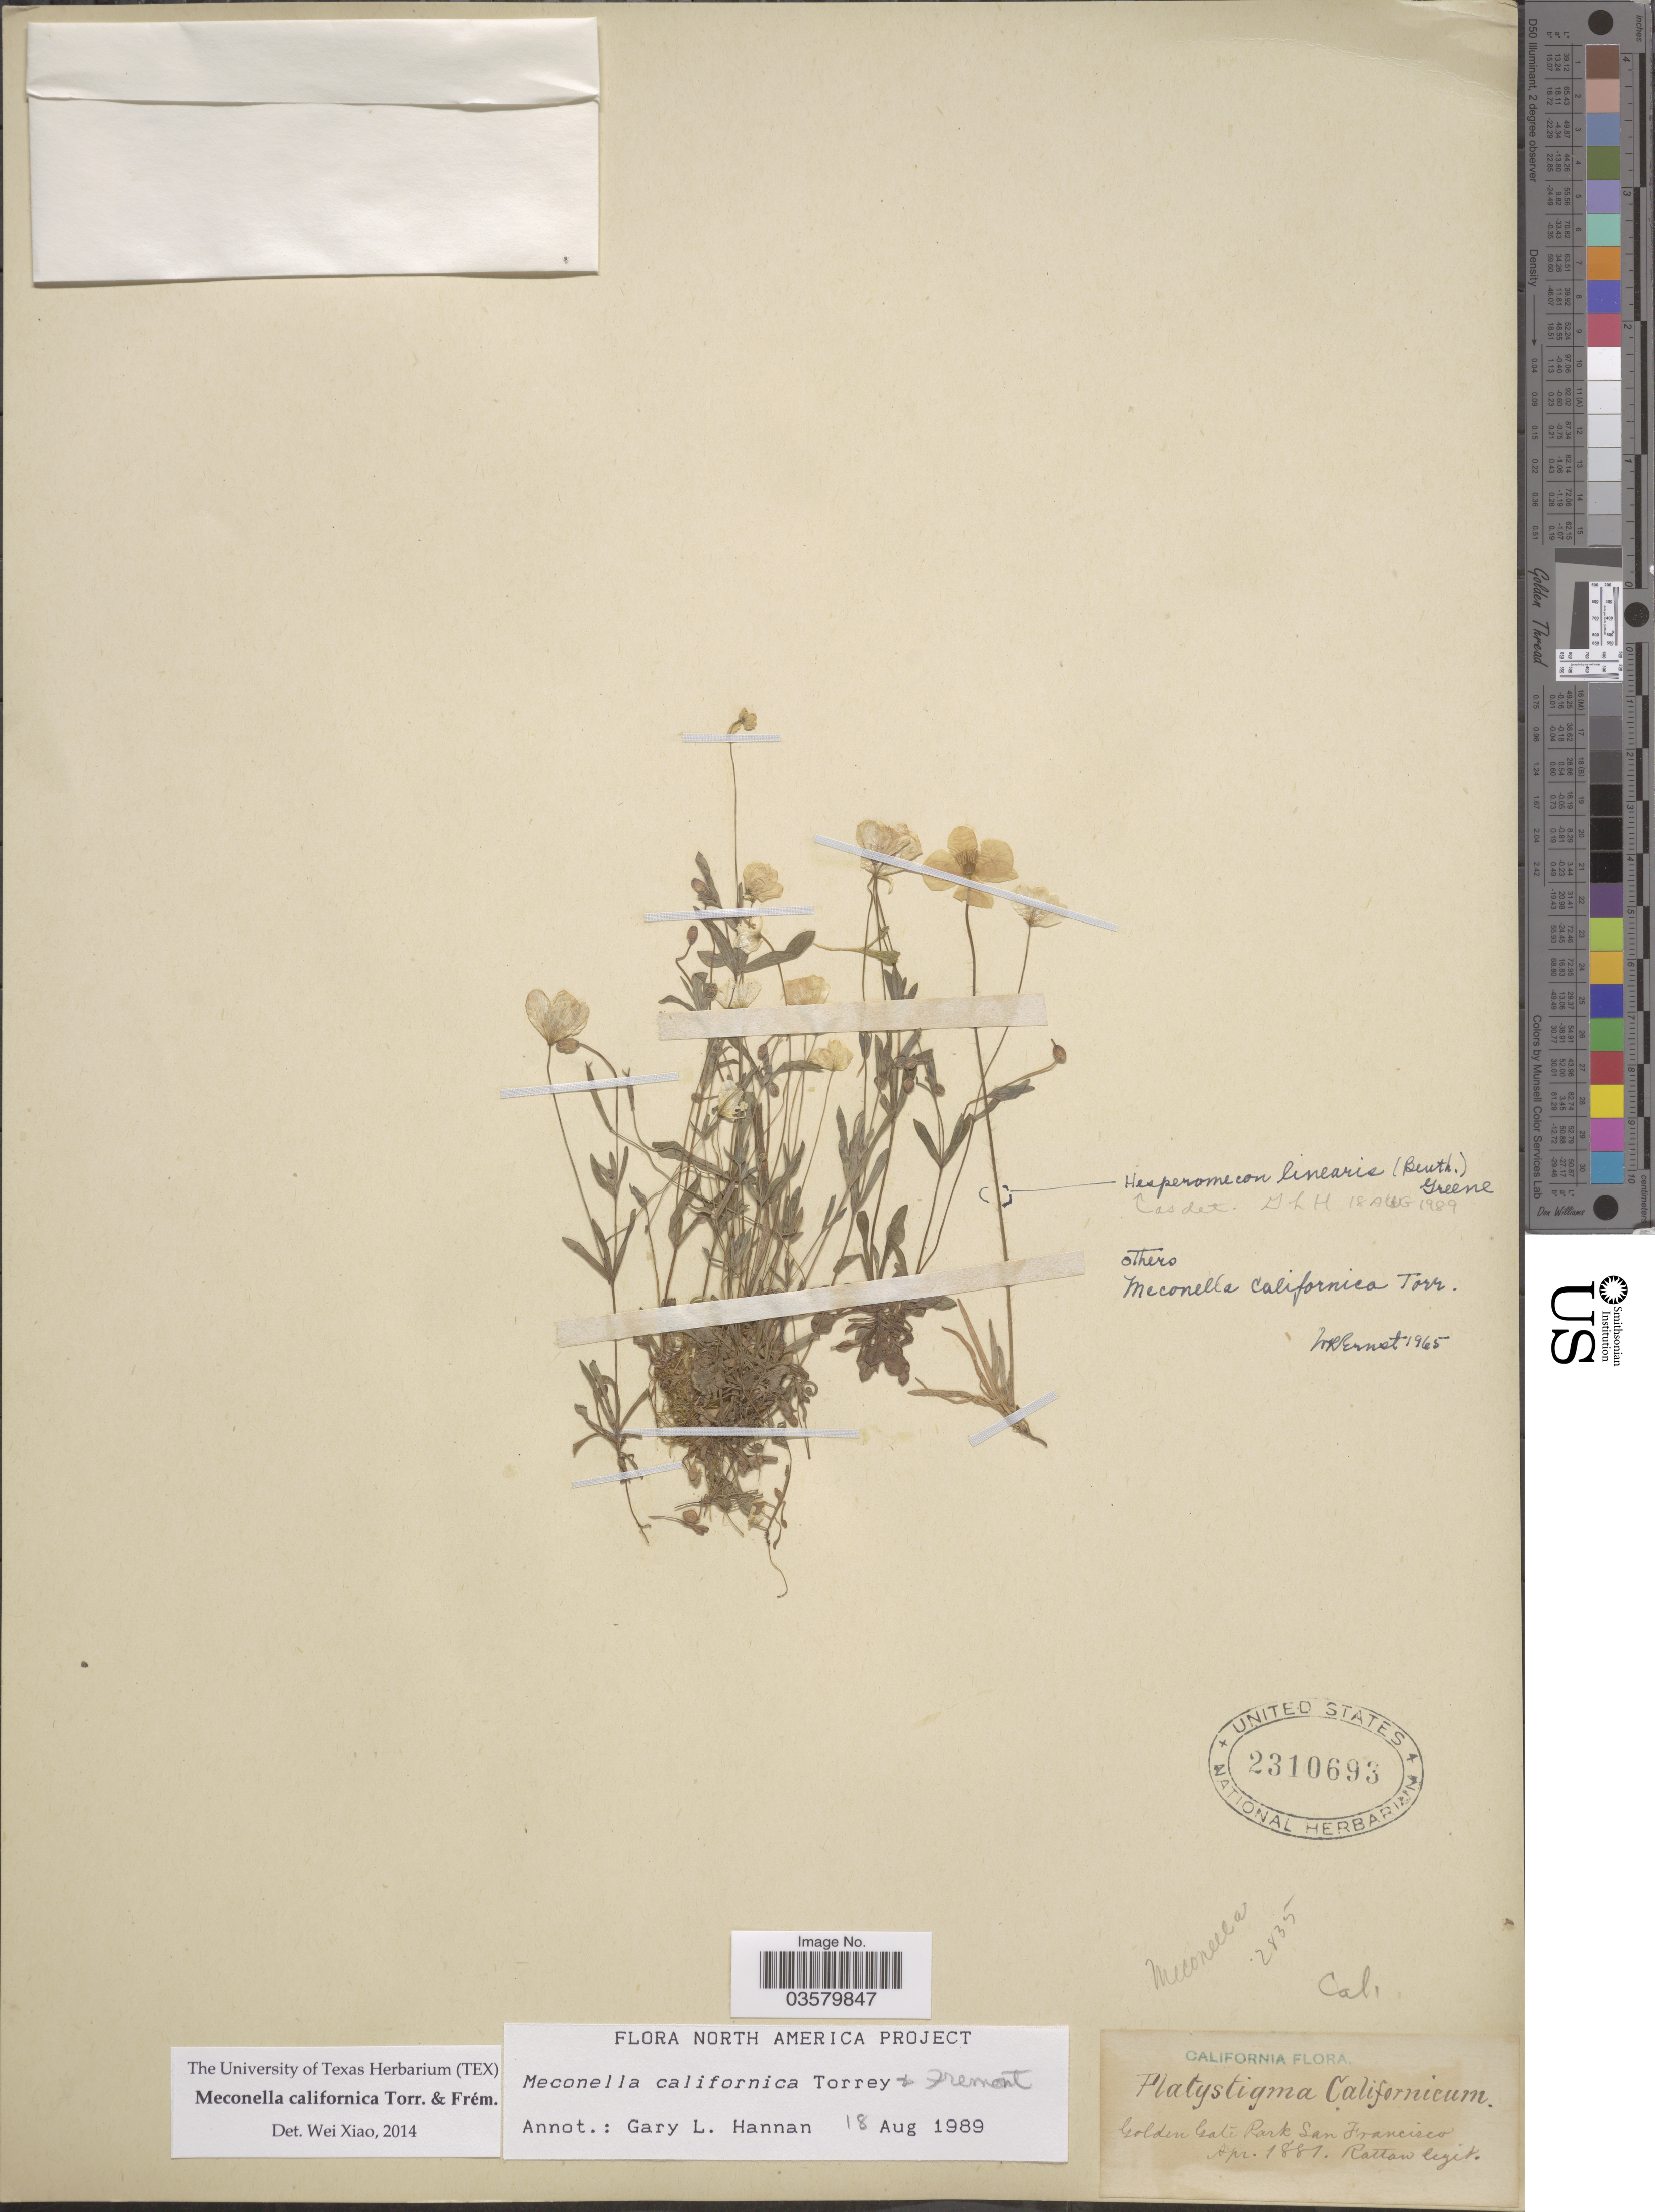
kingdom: Plantae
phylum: Tracheophyta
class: Magnoliopsida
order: Ranunculales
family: Papaveraceae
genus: Meconella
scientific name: Meconella californica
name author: Torr. & Frém.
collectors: Rattan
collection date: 1881-04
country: United States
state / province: California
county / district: San Francisco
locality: Golden Gate Park San Francisco.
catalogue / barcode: US 2310693